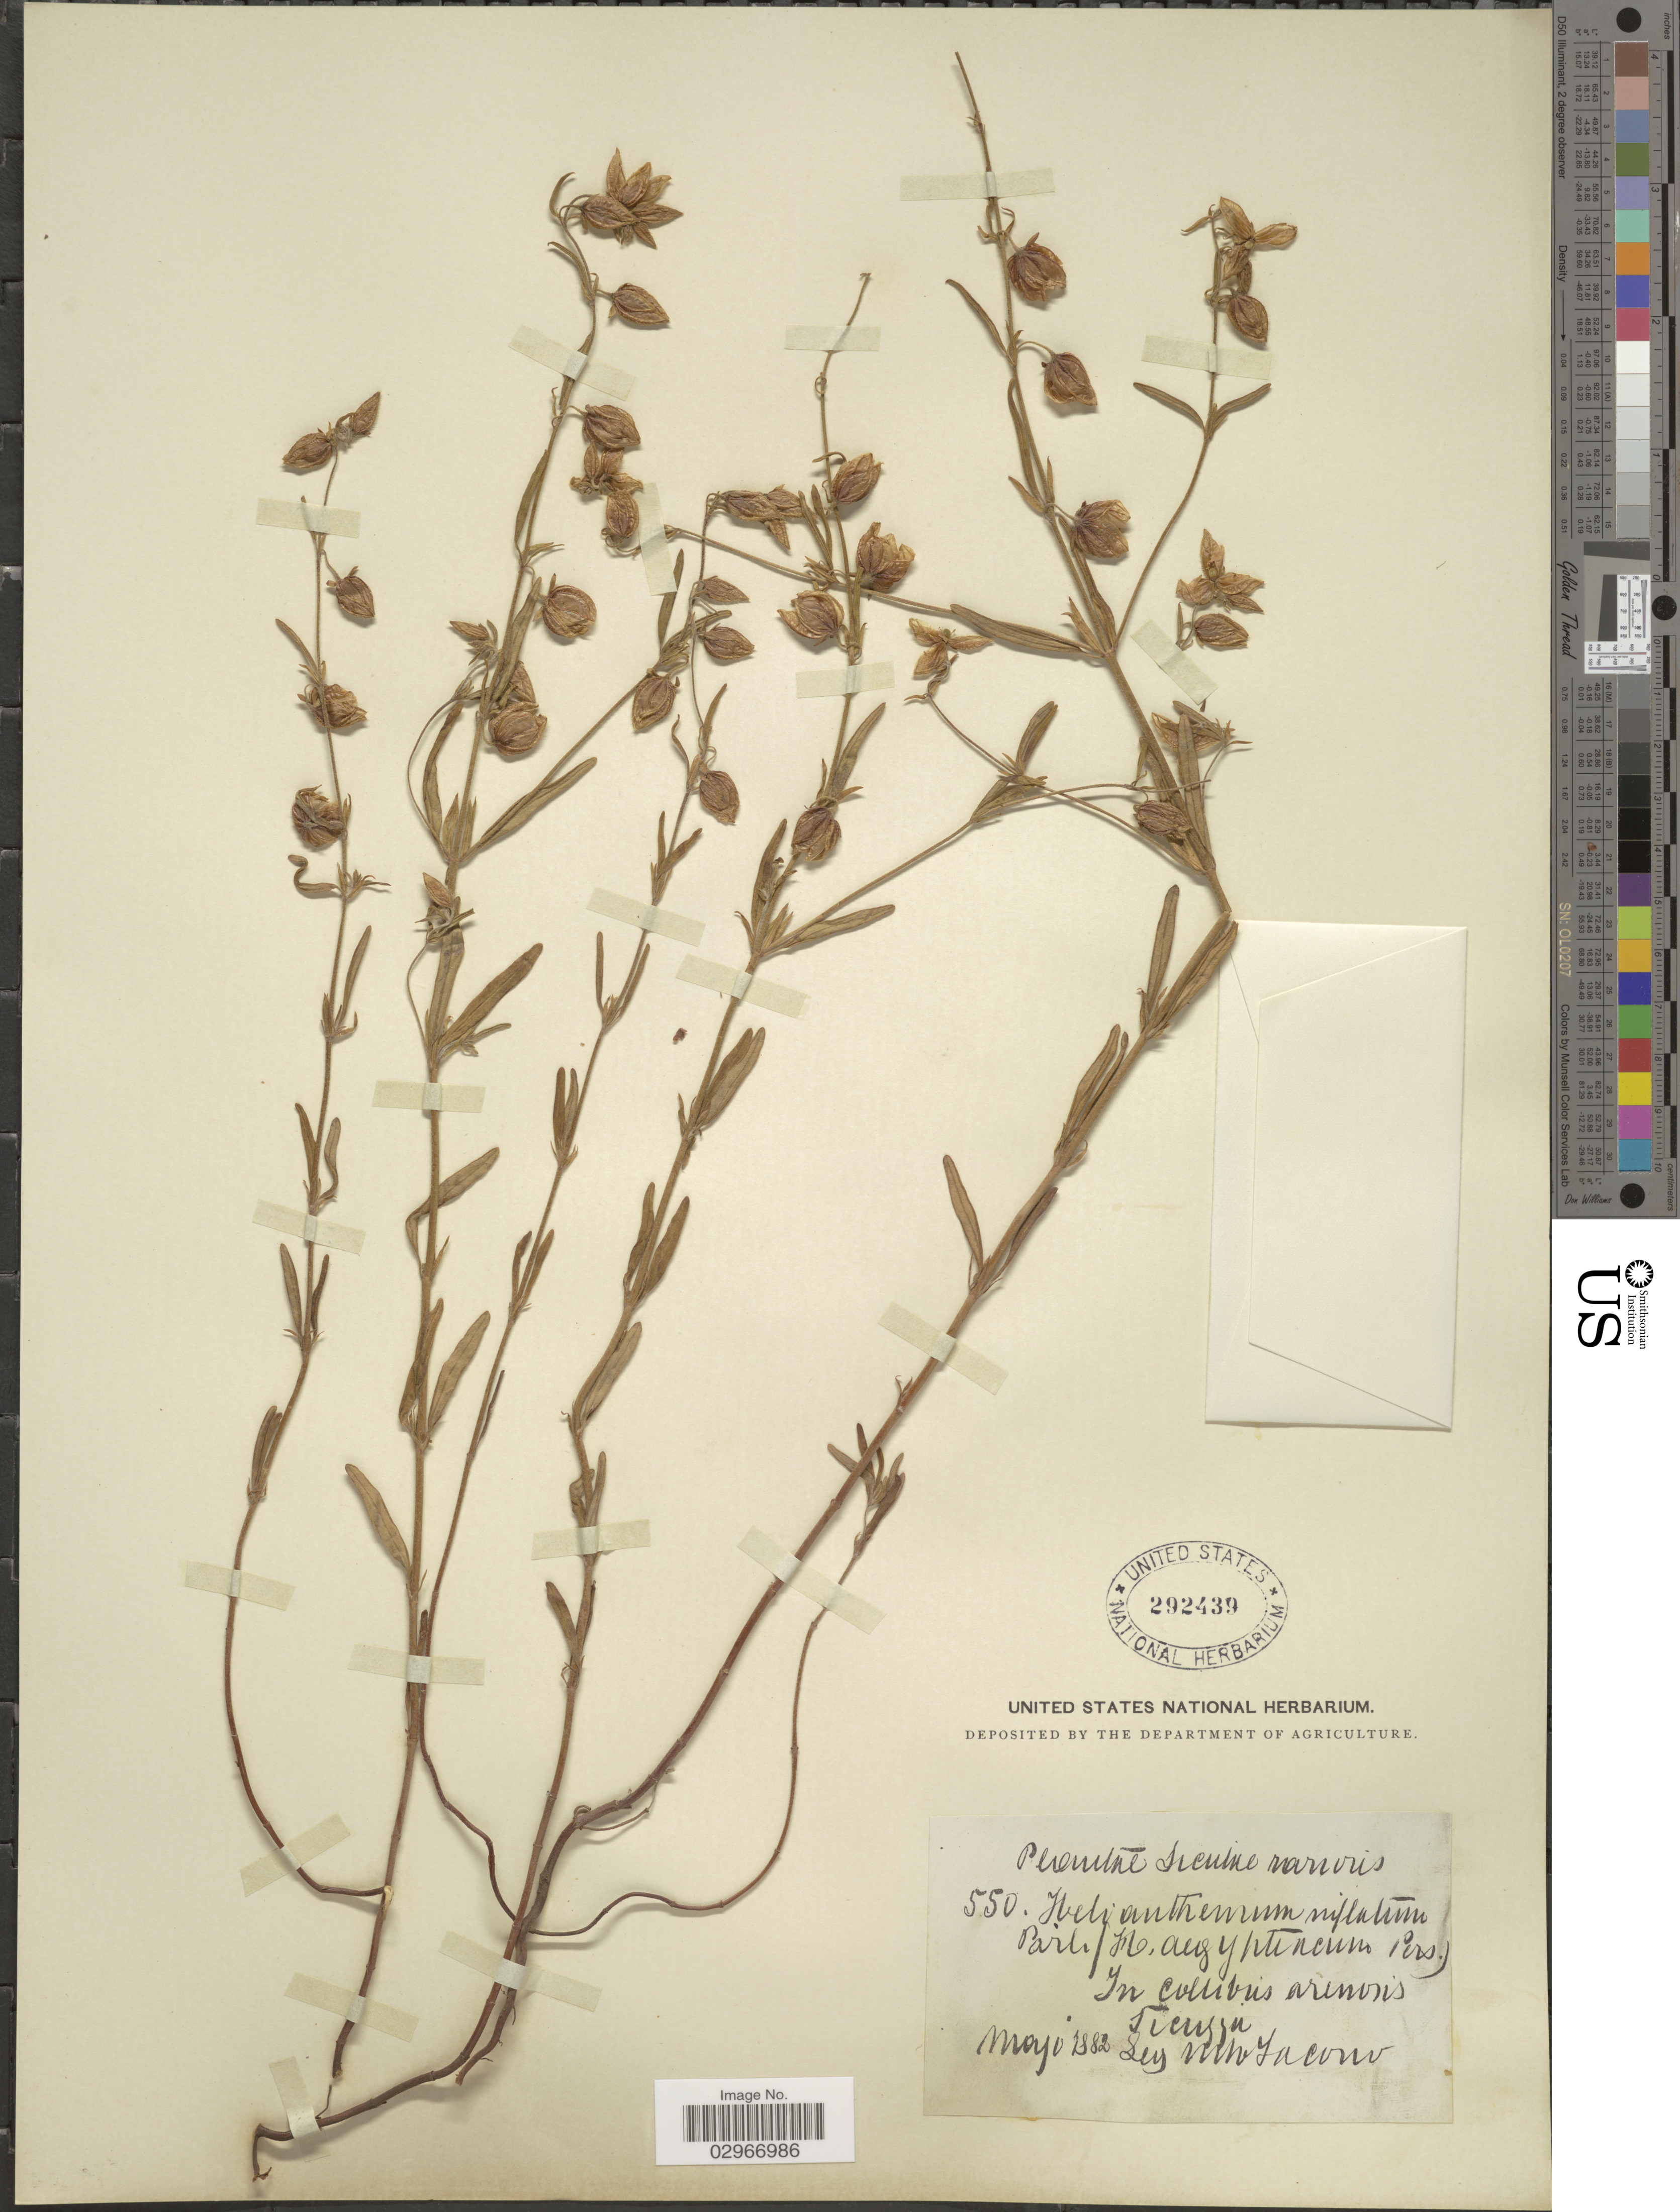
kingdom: Plantae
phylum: Tracheophyta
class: Magnoliopsida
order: Malvales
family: Cistaceae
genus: Helianthemum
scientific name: Helianthemum inflatum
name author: Moench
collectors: M. Lacono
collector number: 550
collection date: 1882-05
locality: In cultibus arenovis Pienzza. [interpreted]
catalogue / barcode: US 292439